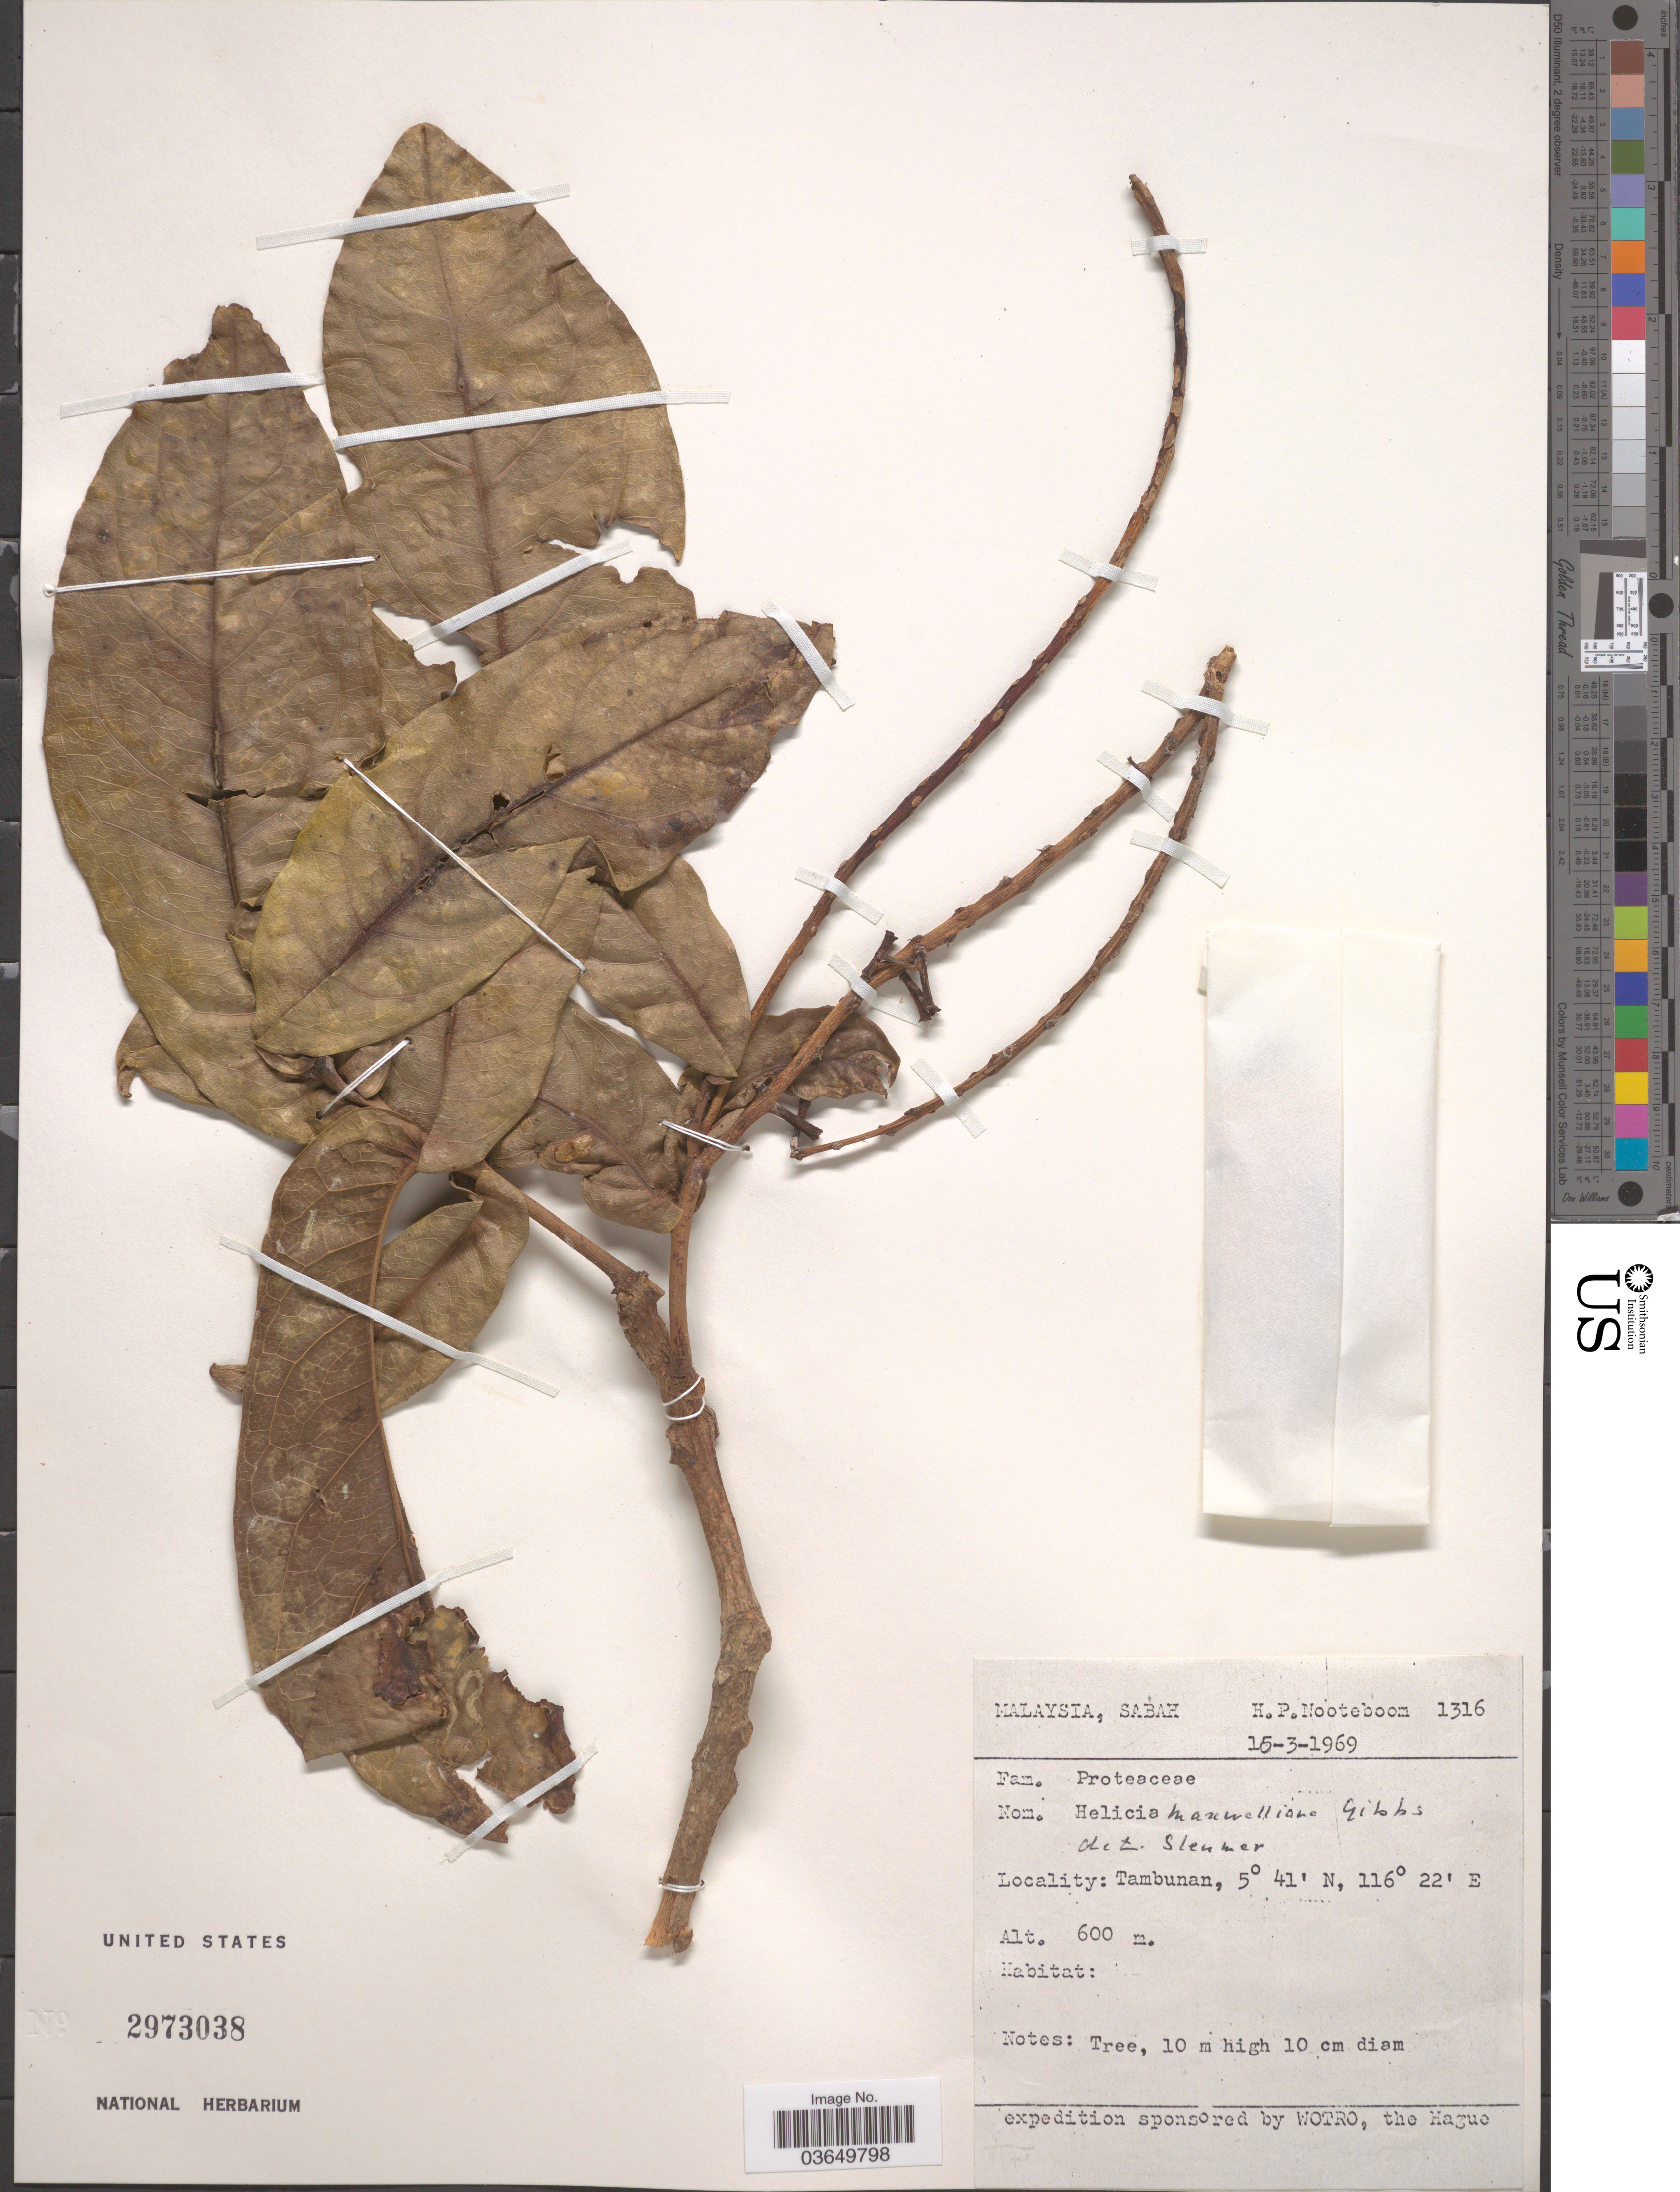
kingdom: Plantae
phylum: Tracheophyta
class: Magnoliopsida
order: Proteales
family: Proteaceae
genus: Helicia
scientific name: Helicia maxwelliana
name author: Gibbs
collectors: H. P. Nooteboom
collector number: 1316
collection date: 1969-03-16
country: Malaysia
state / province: Sabah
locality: Tambunan.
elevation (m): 600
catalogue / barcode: US 2973038